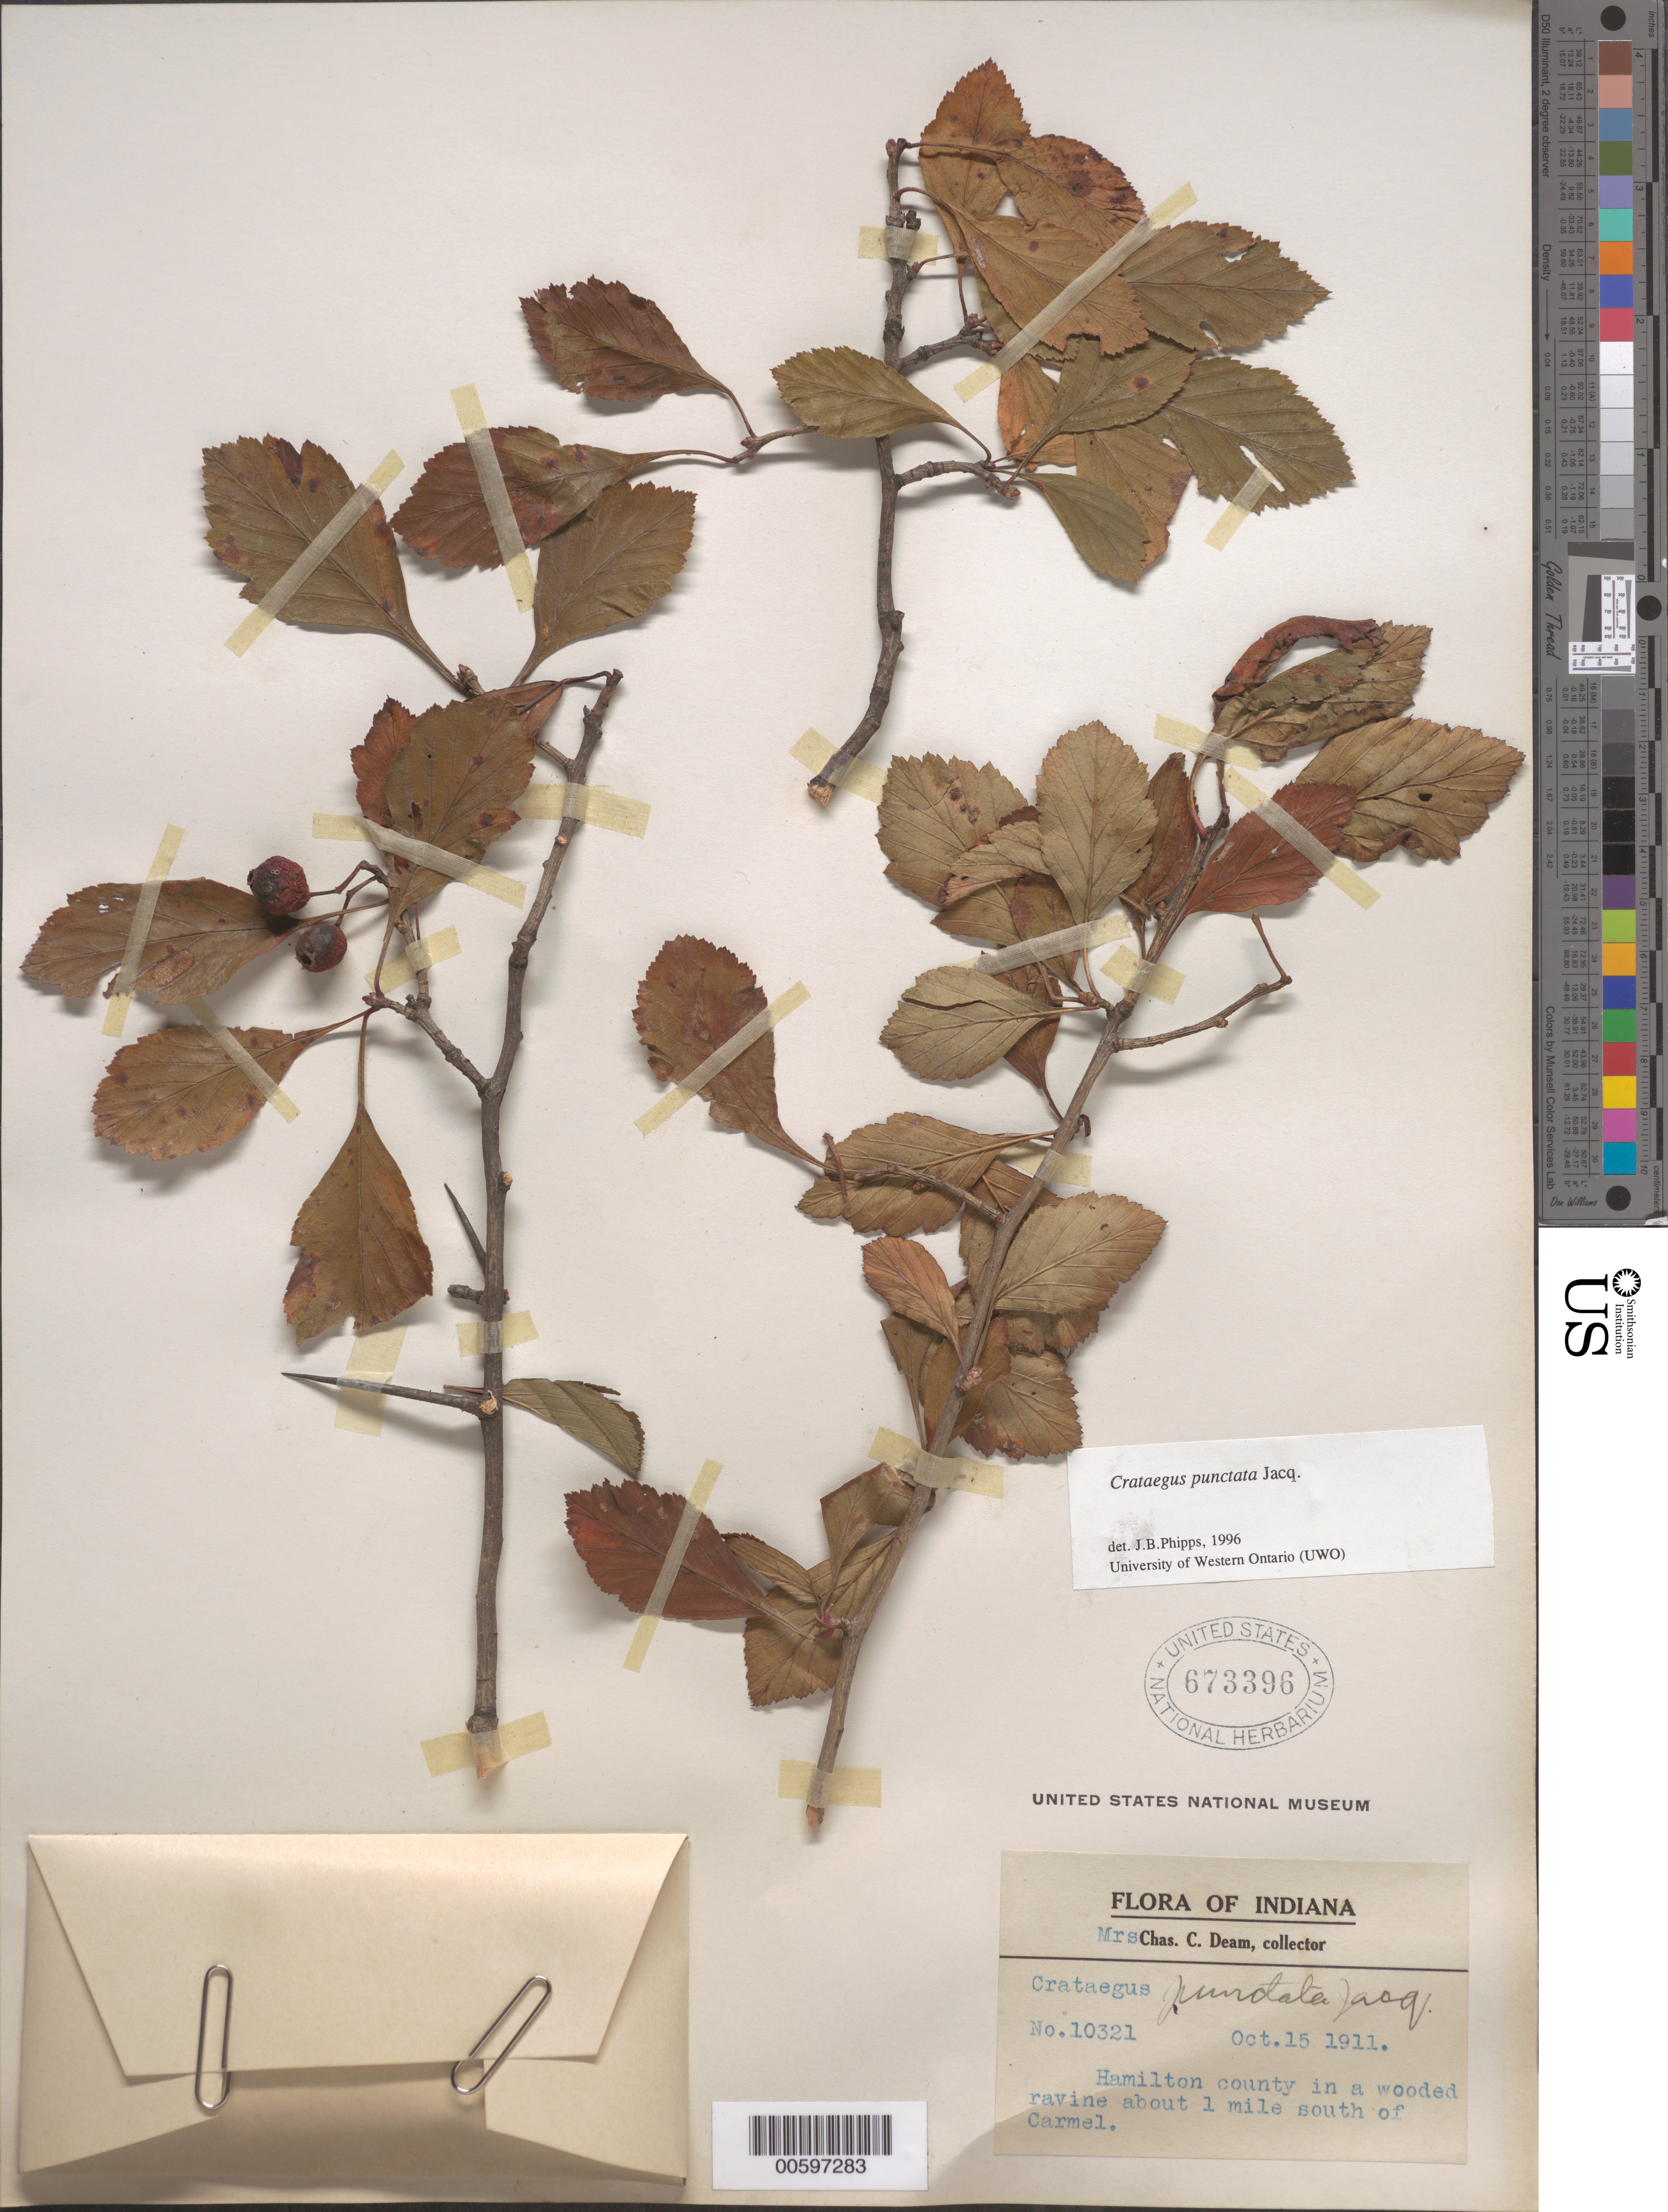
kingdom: Plantae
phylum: Tracheophyta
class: Magnoliopsida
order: Rosales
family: Rosaceae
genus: Crataegus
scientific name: Crataegus punctata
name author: Jacq.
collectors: C. C. Deam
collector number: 10321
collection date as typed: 15 Oct 1911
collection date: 1911-10-15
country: United States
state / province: Indiana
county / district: Hamilton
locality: About 1 mile S of Carmel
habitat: in a wooded ravine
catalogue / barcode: US 673396